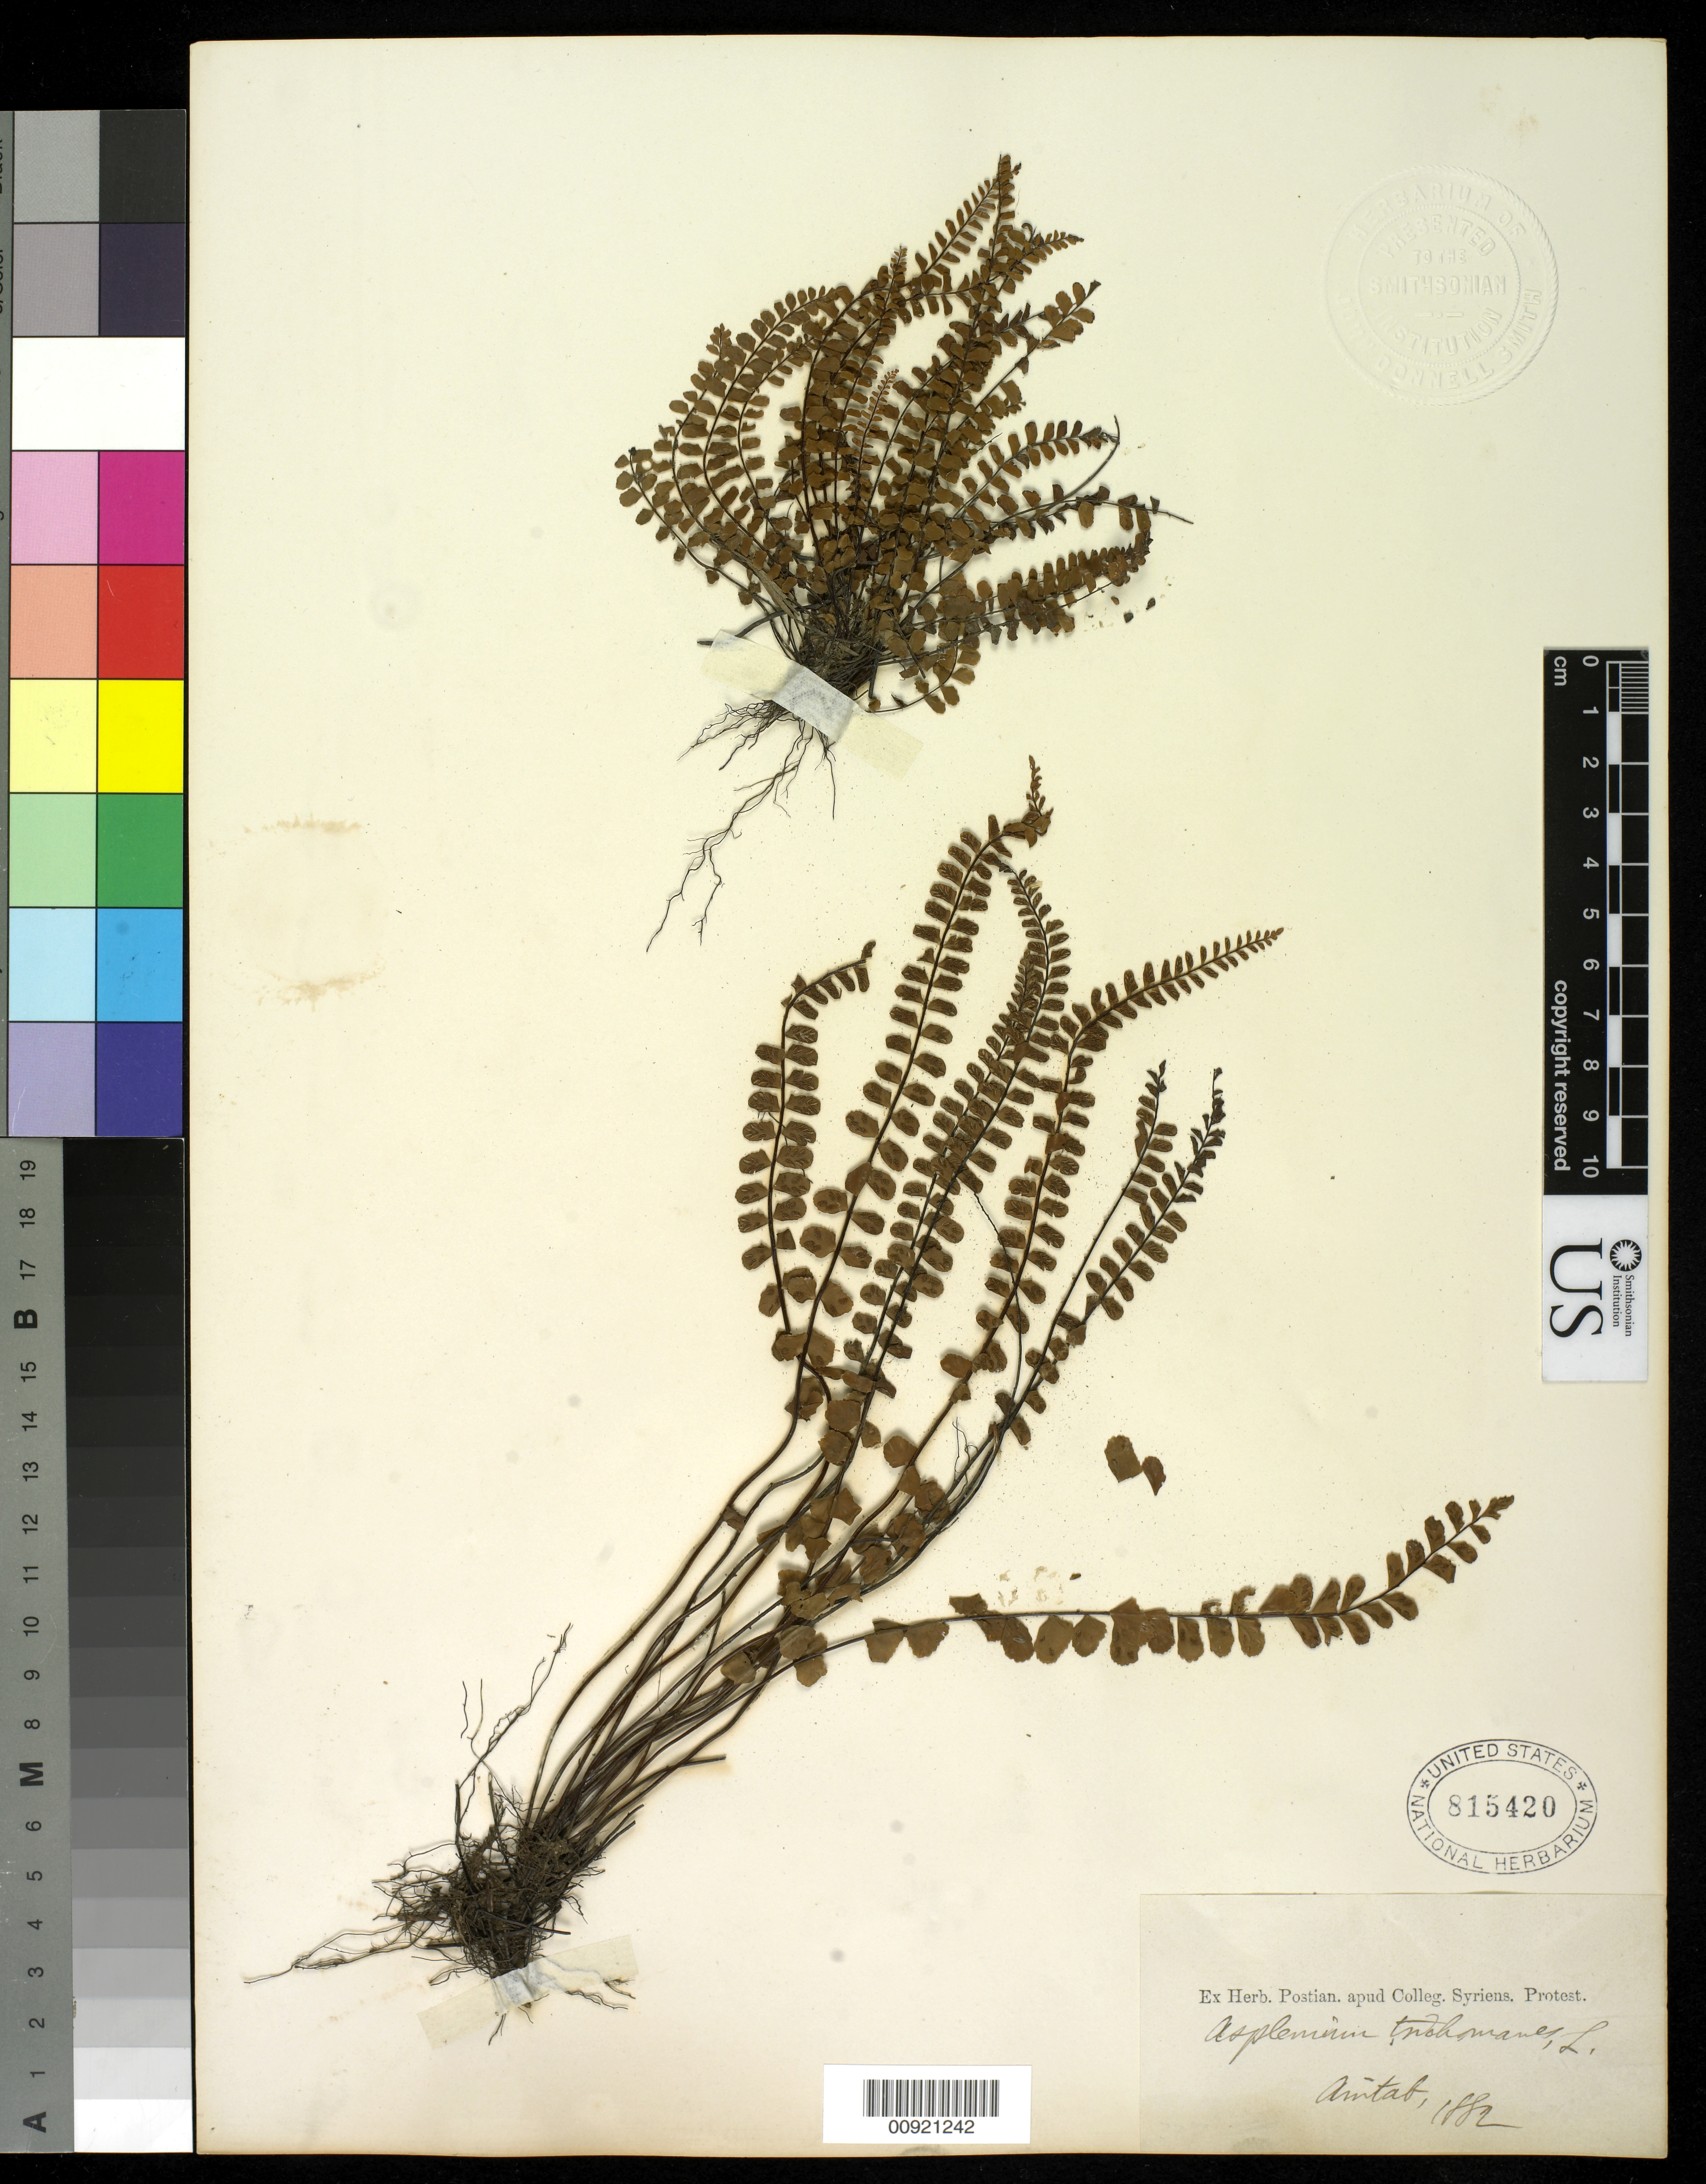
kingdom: Plantae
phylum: Tracheophyta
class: Polypodiopsida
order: Polypodiales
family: Aspleniaceae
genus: Asplenium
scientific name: Asplenium trichomanes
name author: L.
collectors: -. Postian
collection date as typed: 1882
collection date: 1882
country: Syria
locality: Anitab (?)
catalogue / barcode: US 815420